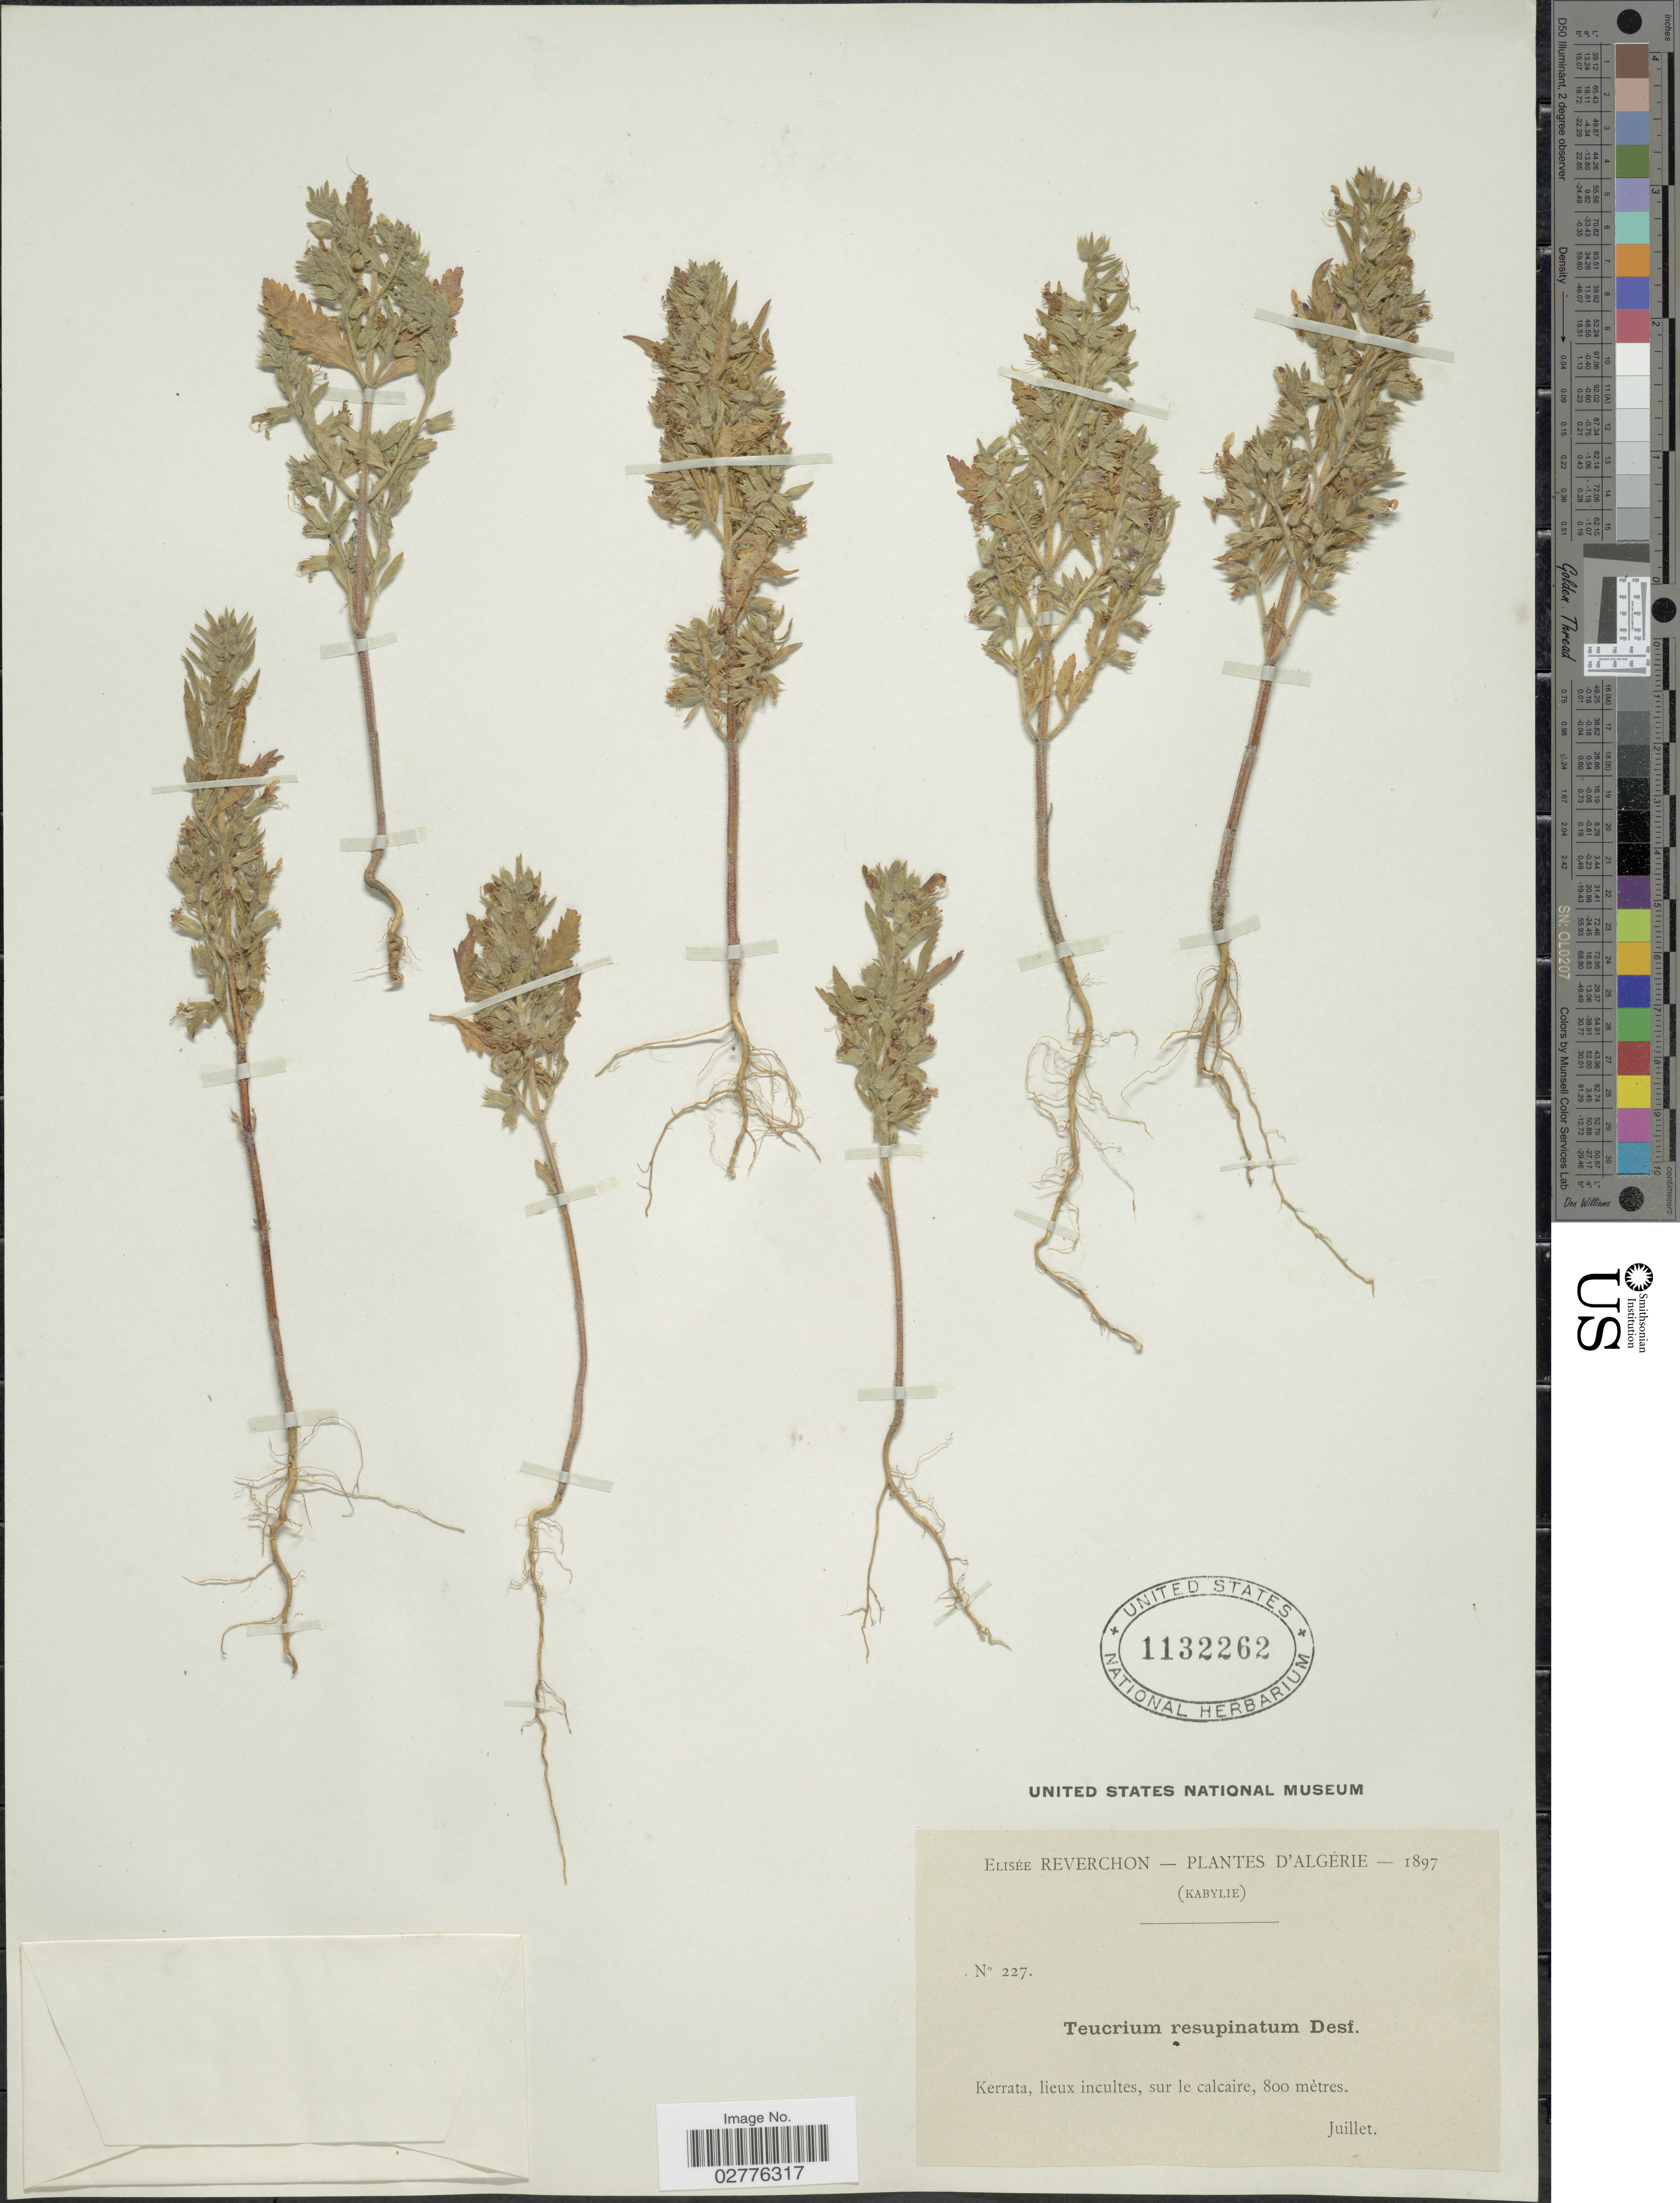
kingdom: Plantae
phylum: Tracheophyta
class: Magnoliopsida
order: Lamiales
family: Lamiaceae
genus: Teucrium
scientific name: Teucrium resupinatum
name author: Desf.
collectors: E. Reverchon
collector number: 227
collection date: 1897-07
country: Algeria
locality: Kabylie, Kerrata.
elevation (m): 800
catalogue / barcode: US 1132262